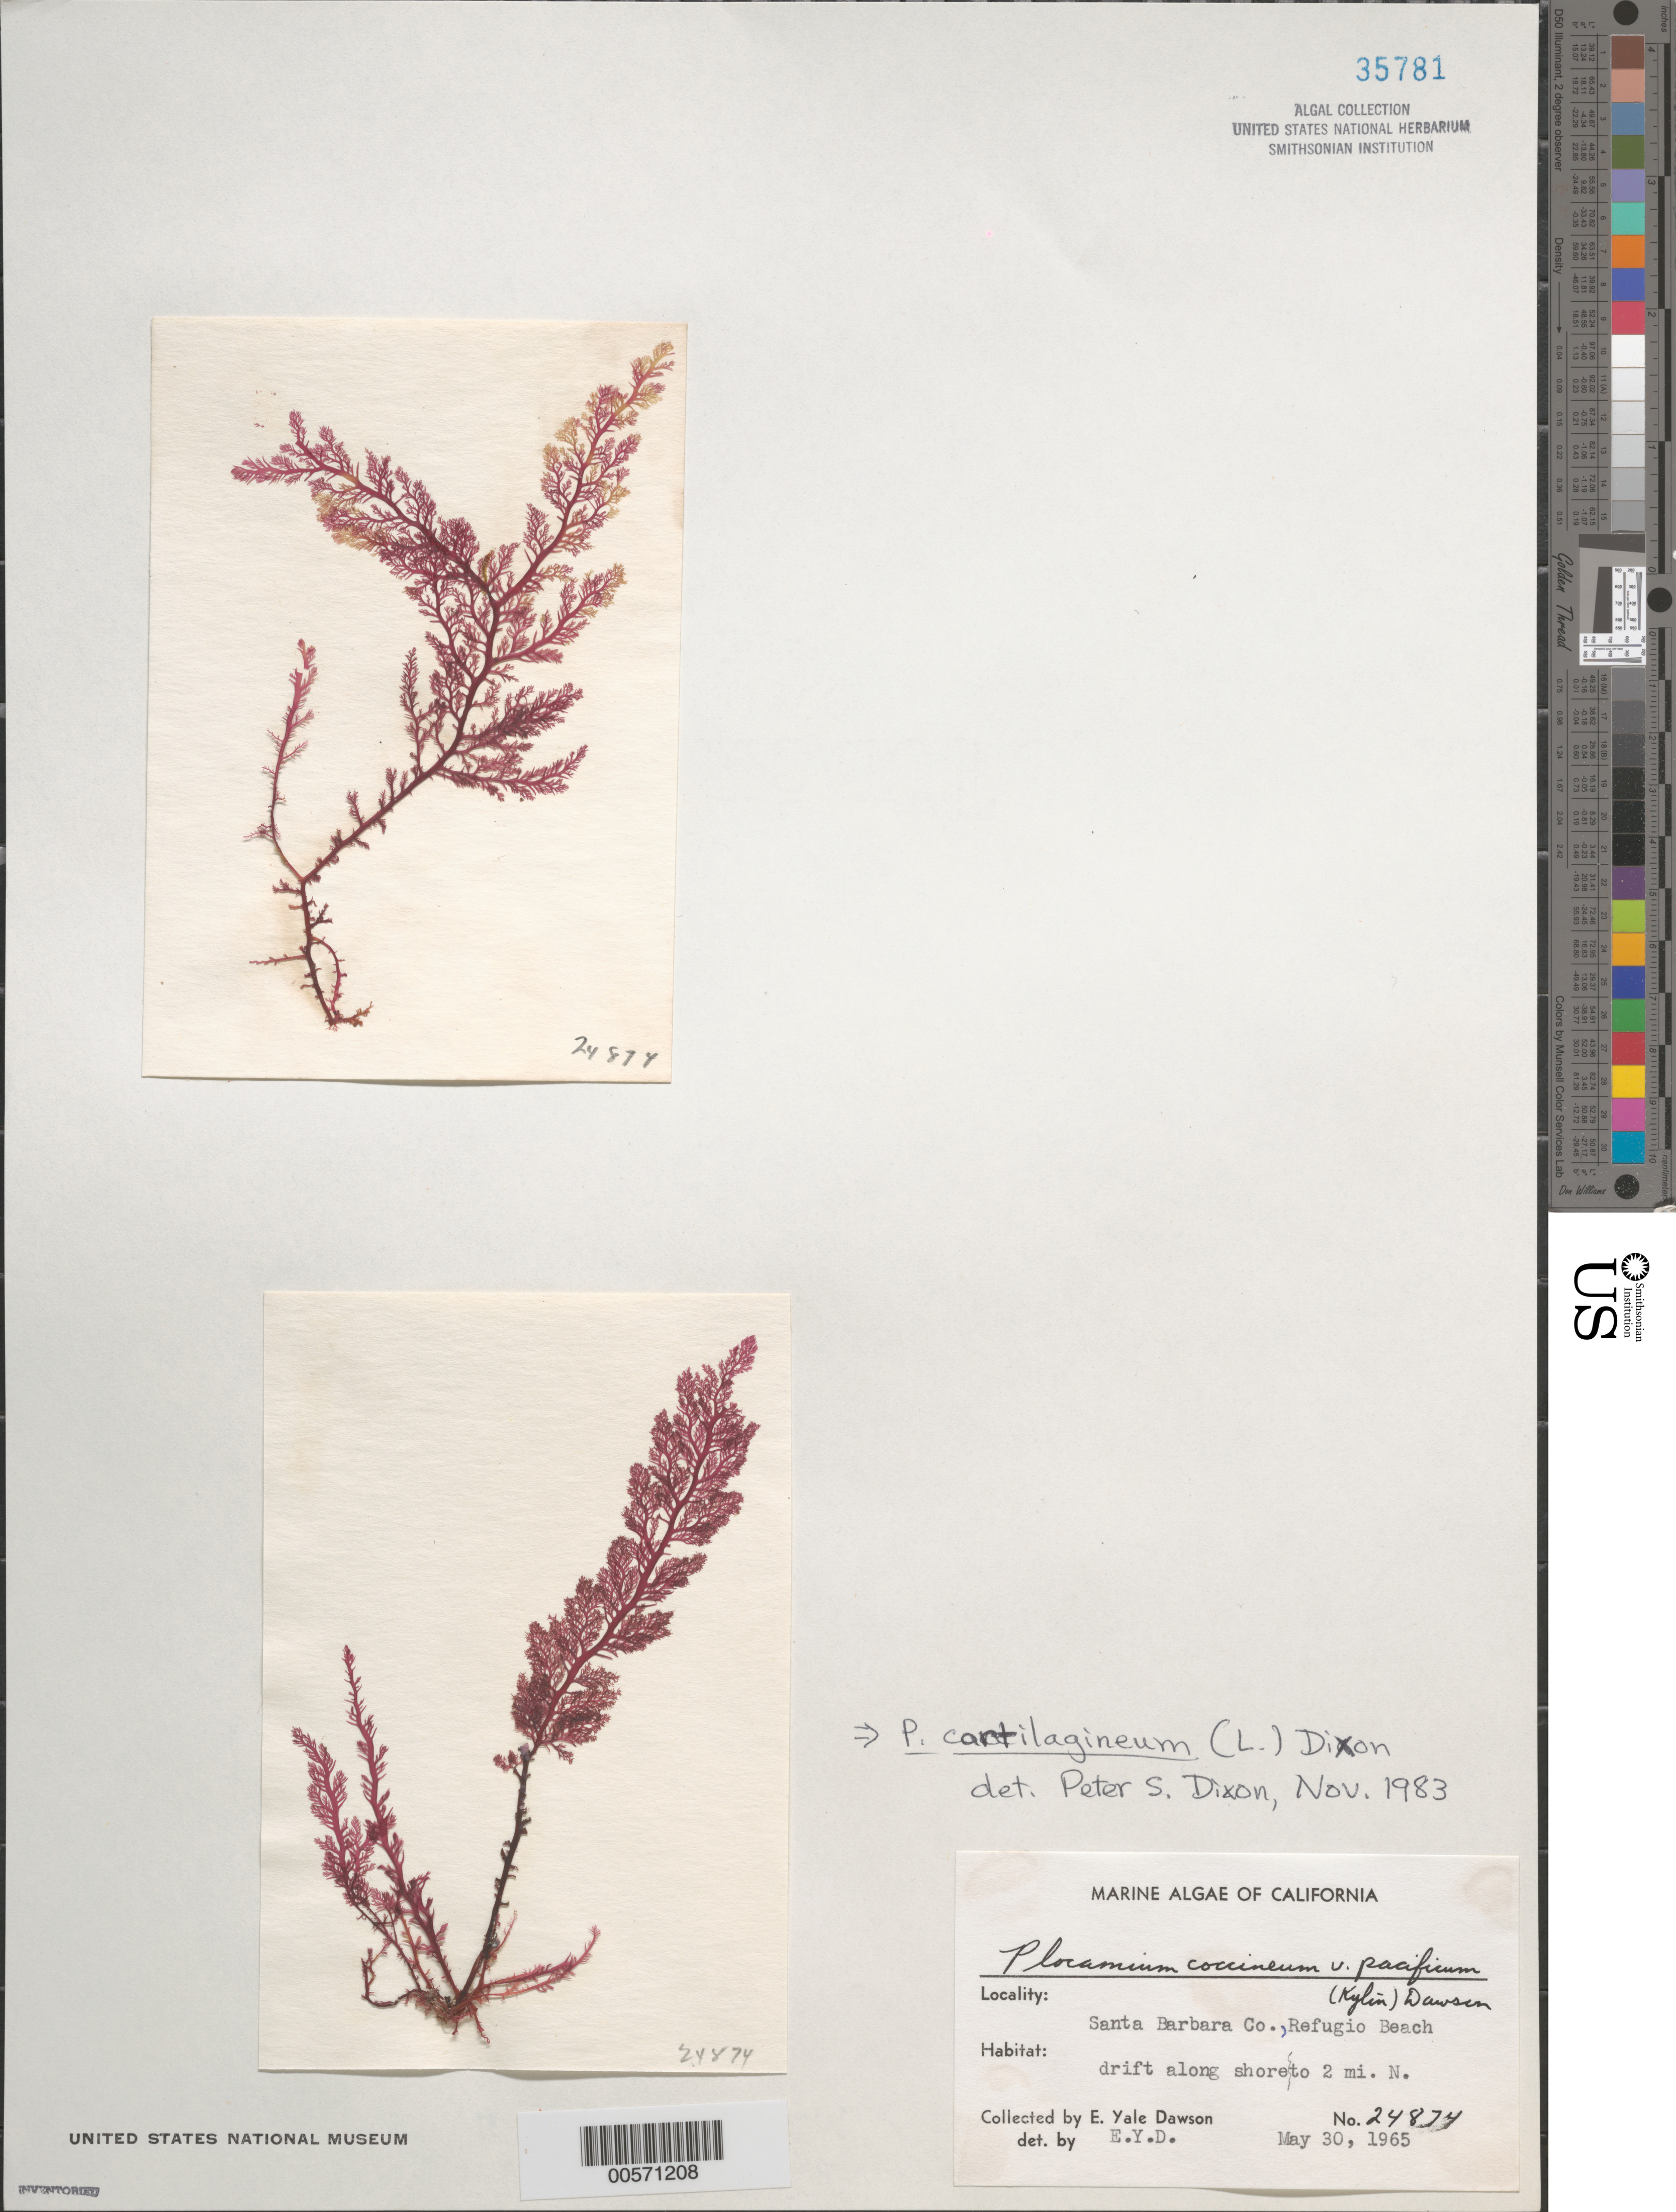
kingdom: Plantae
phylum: Rhodophyta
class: Florideophyceae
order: Plocamiales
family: Plocamiaceae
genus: Plocamium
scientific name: Plocamium cartilagineum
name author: (L.) P.S. Dixon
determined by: Dixon, P. S.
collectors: E. Y. Dawson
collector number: EYD 24874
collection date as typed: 30 May 1965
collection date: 1965-05-30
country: United States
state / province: California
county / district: Santa Barbara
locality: Refugio Beach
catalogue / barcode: US 35781